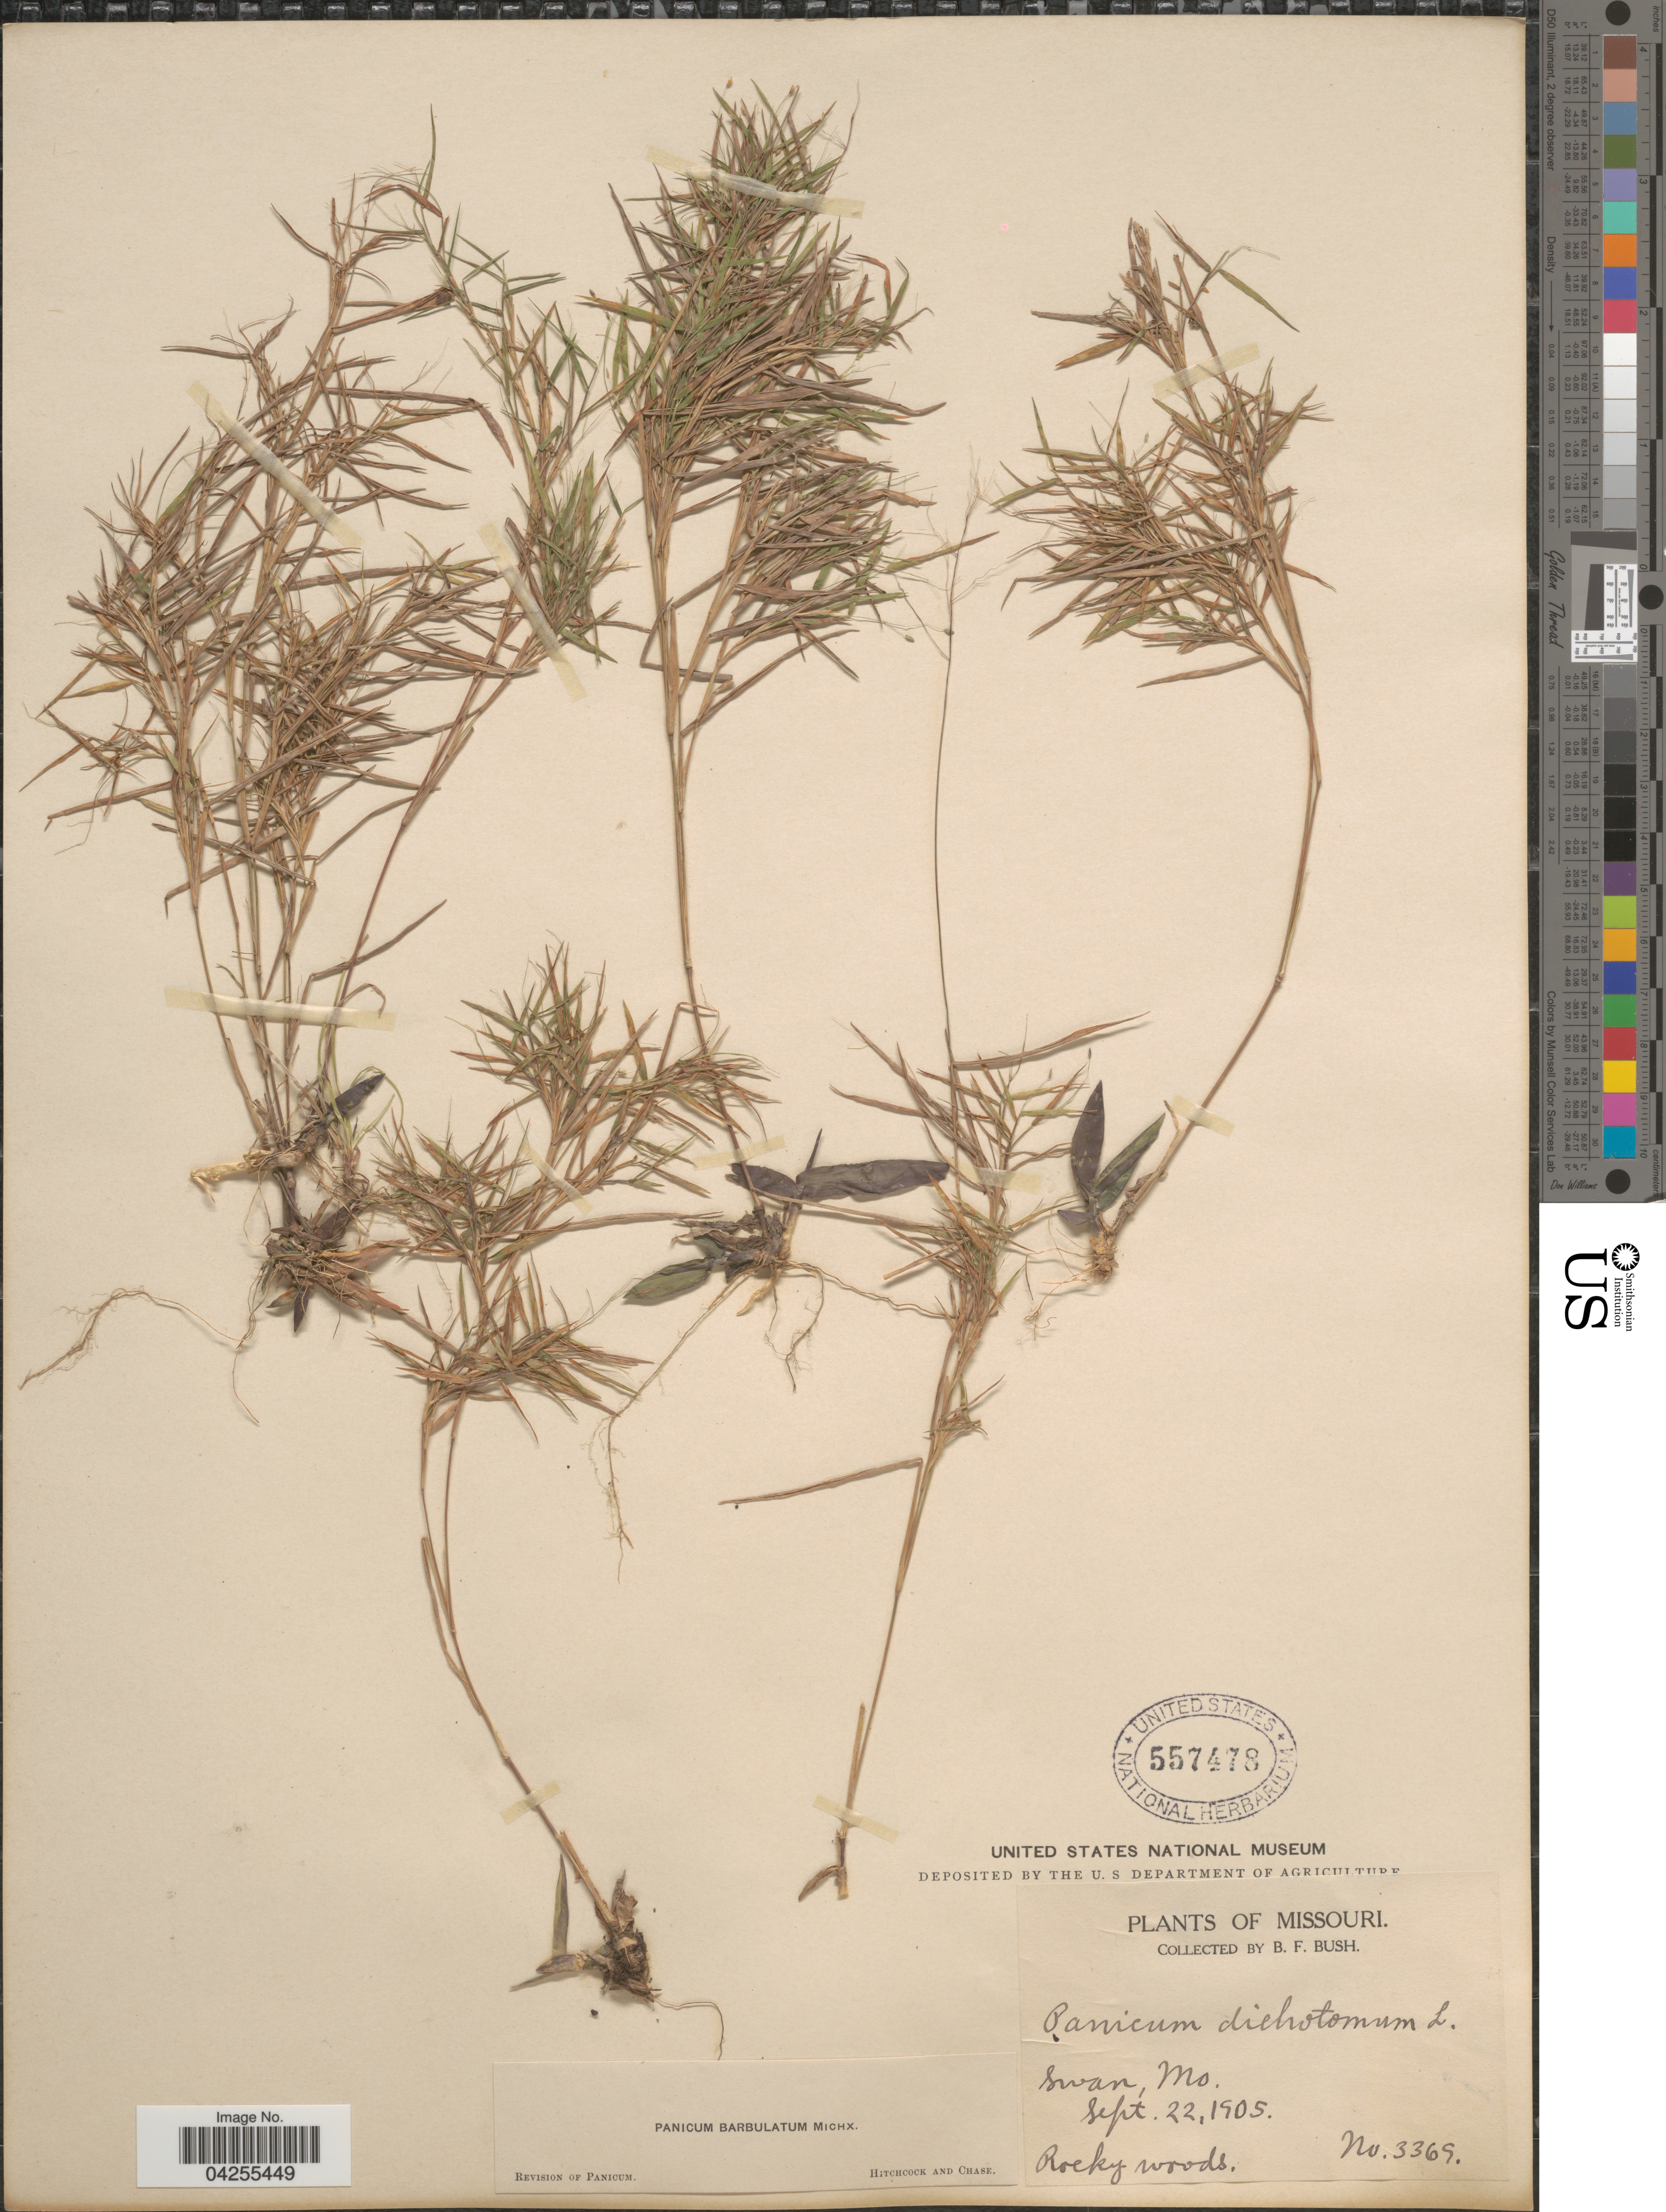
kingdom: Plantae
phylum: Tracheophyta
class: Liliopsida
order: Poales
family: Poaceae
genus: Dichanthelium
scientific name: Dichanthelium dichotomum var. dichotomum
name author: (L.) Gould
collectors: B. F. Bush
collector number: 3369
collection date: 1905-09-22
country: United States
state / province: Missouri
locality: Swan.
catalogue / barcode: US 557478